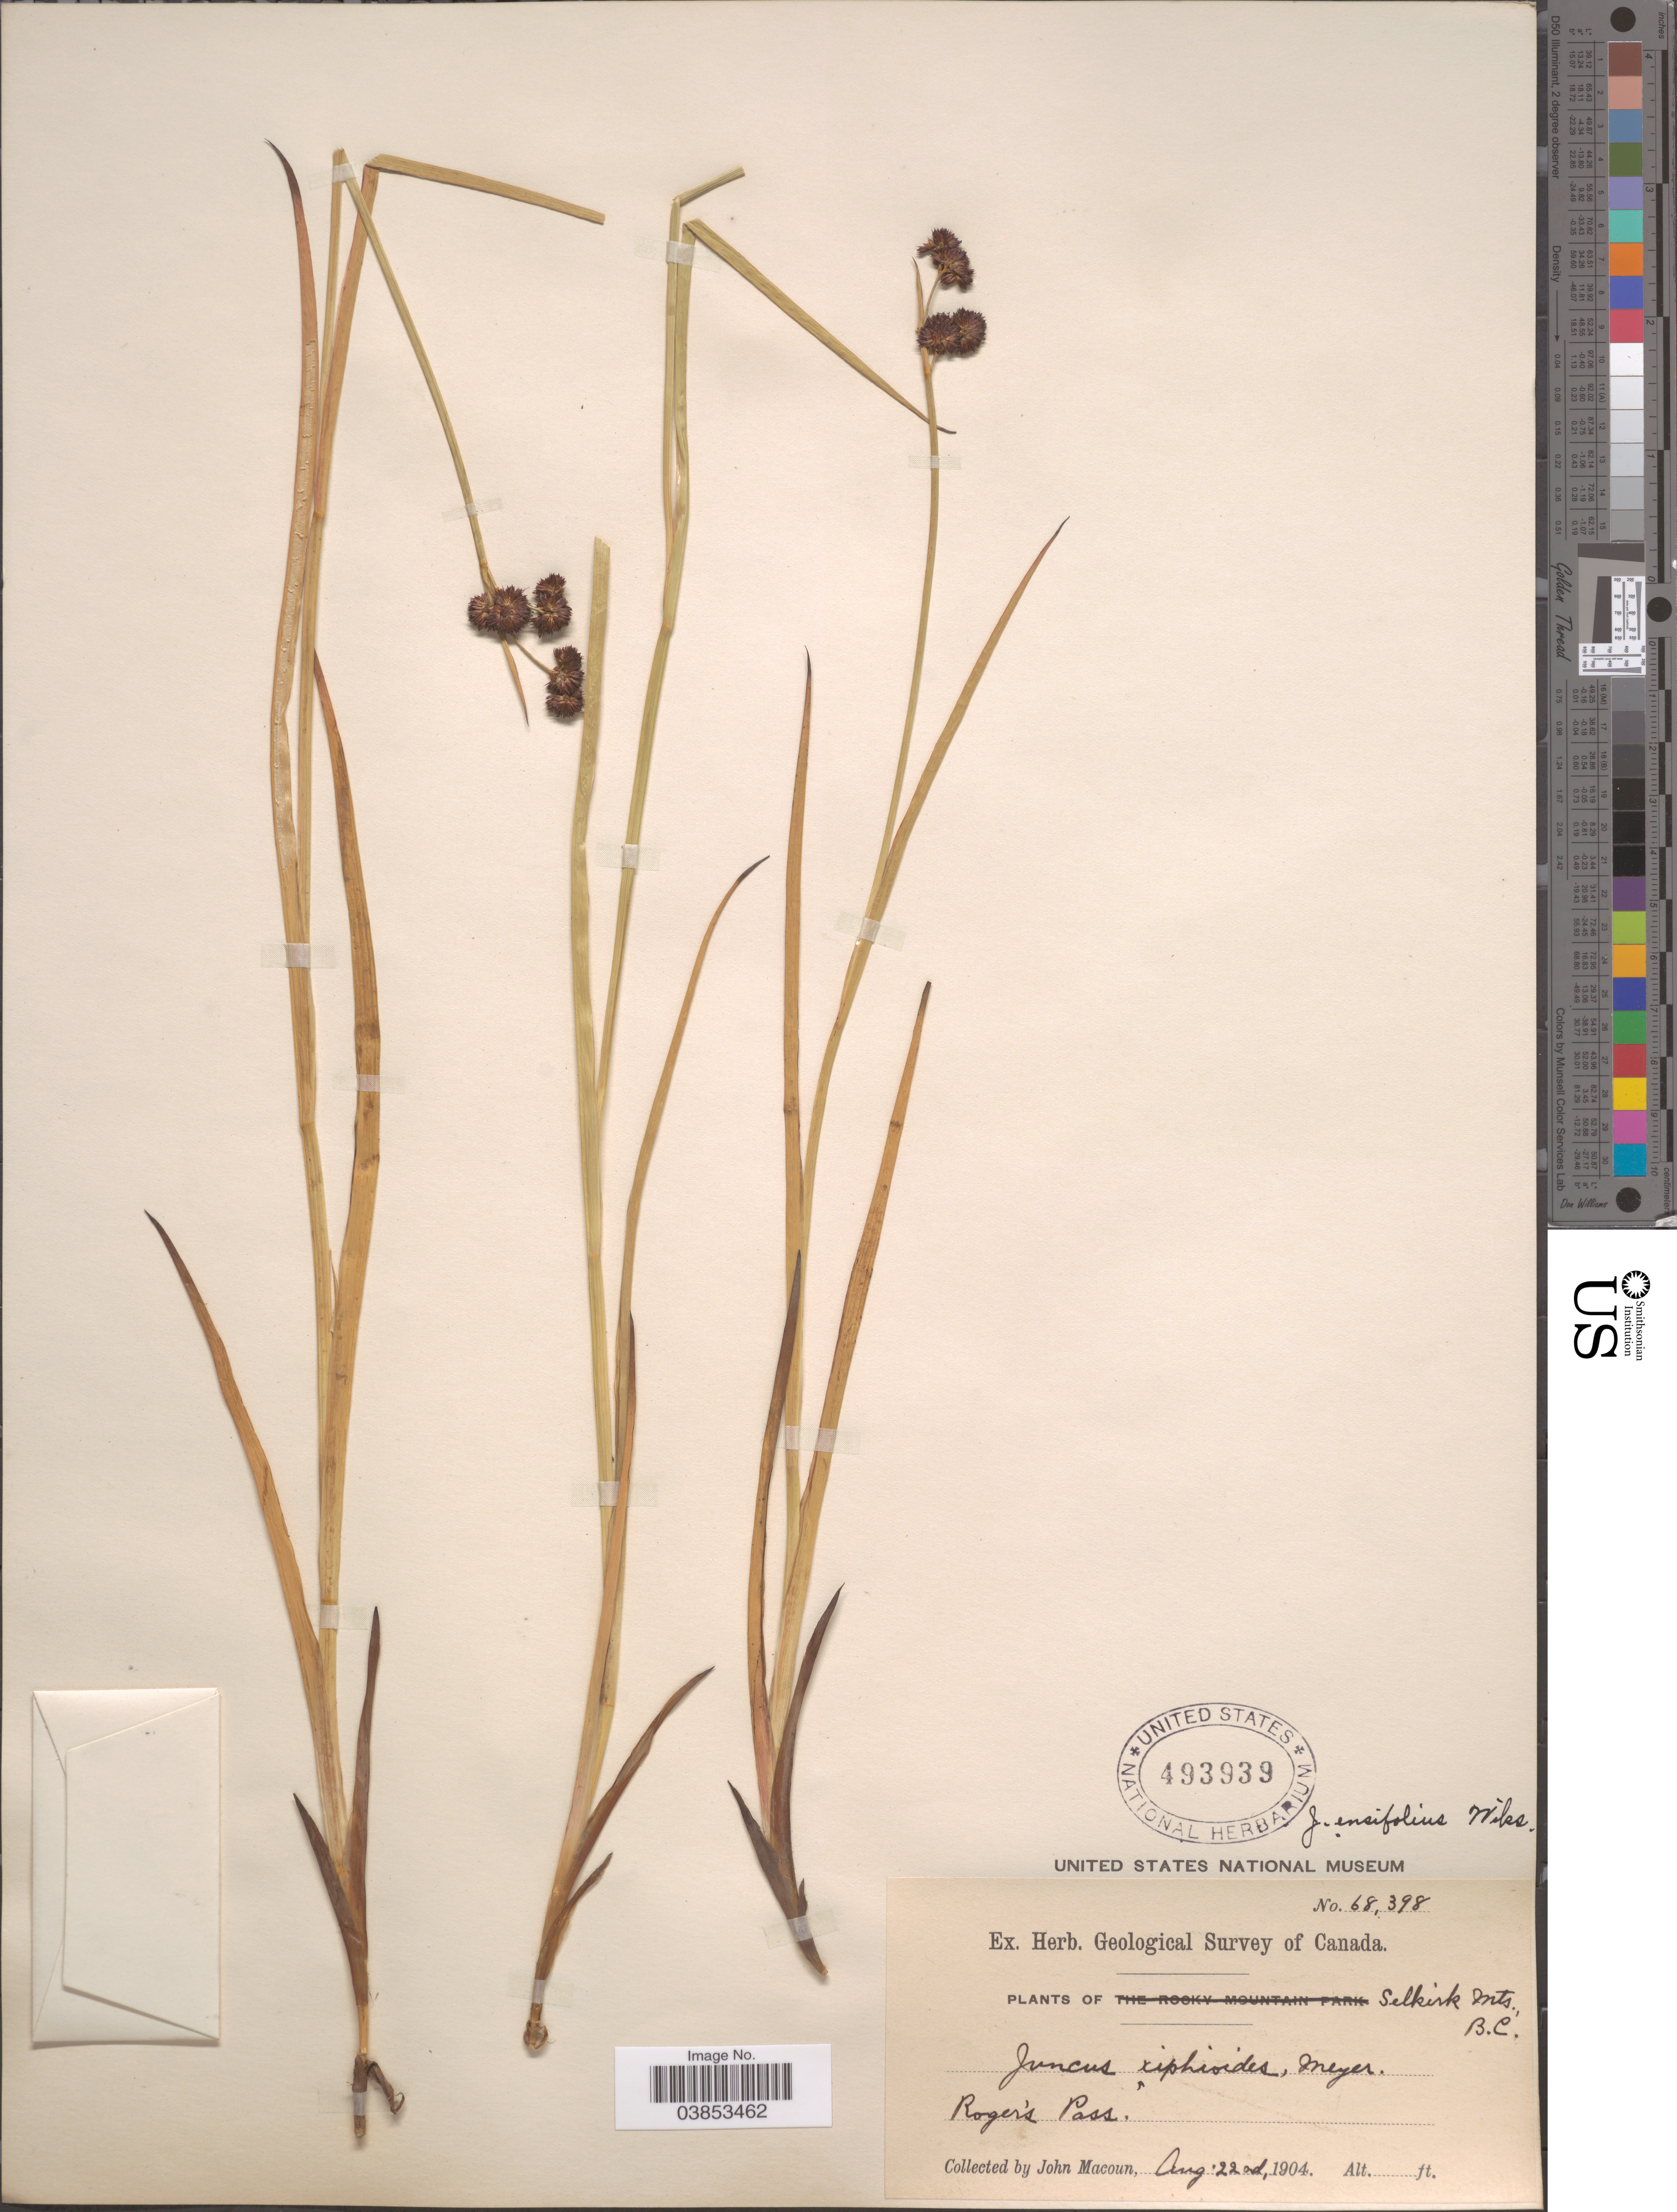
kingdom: Plantae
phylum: Tracheophyta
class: Liliopsida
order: Poales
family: Juncaceae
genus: Juncus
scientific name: Juncus ensifolius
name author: Wikstr.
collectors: J. Macoun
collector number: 68398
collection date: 1904-08-22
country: Canada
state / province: British Columbia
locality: Roger's Pass.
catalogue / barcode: US 493939